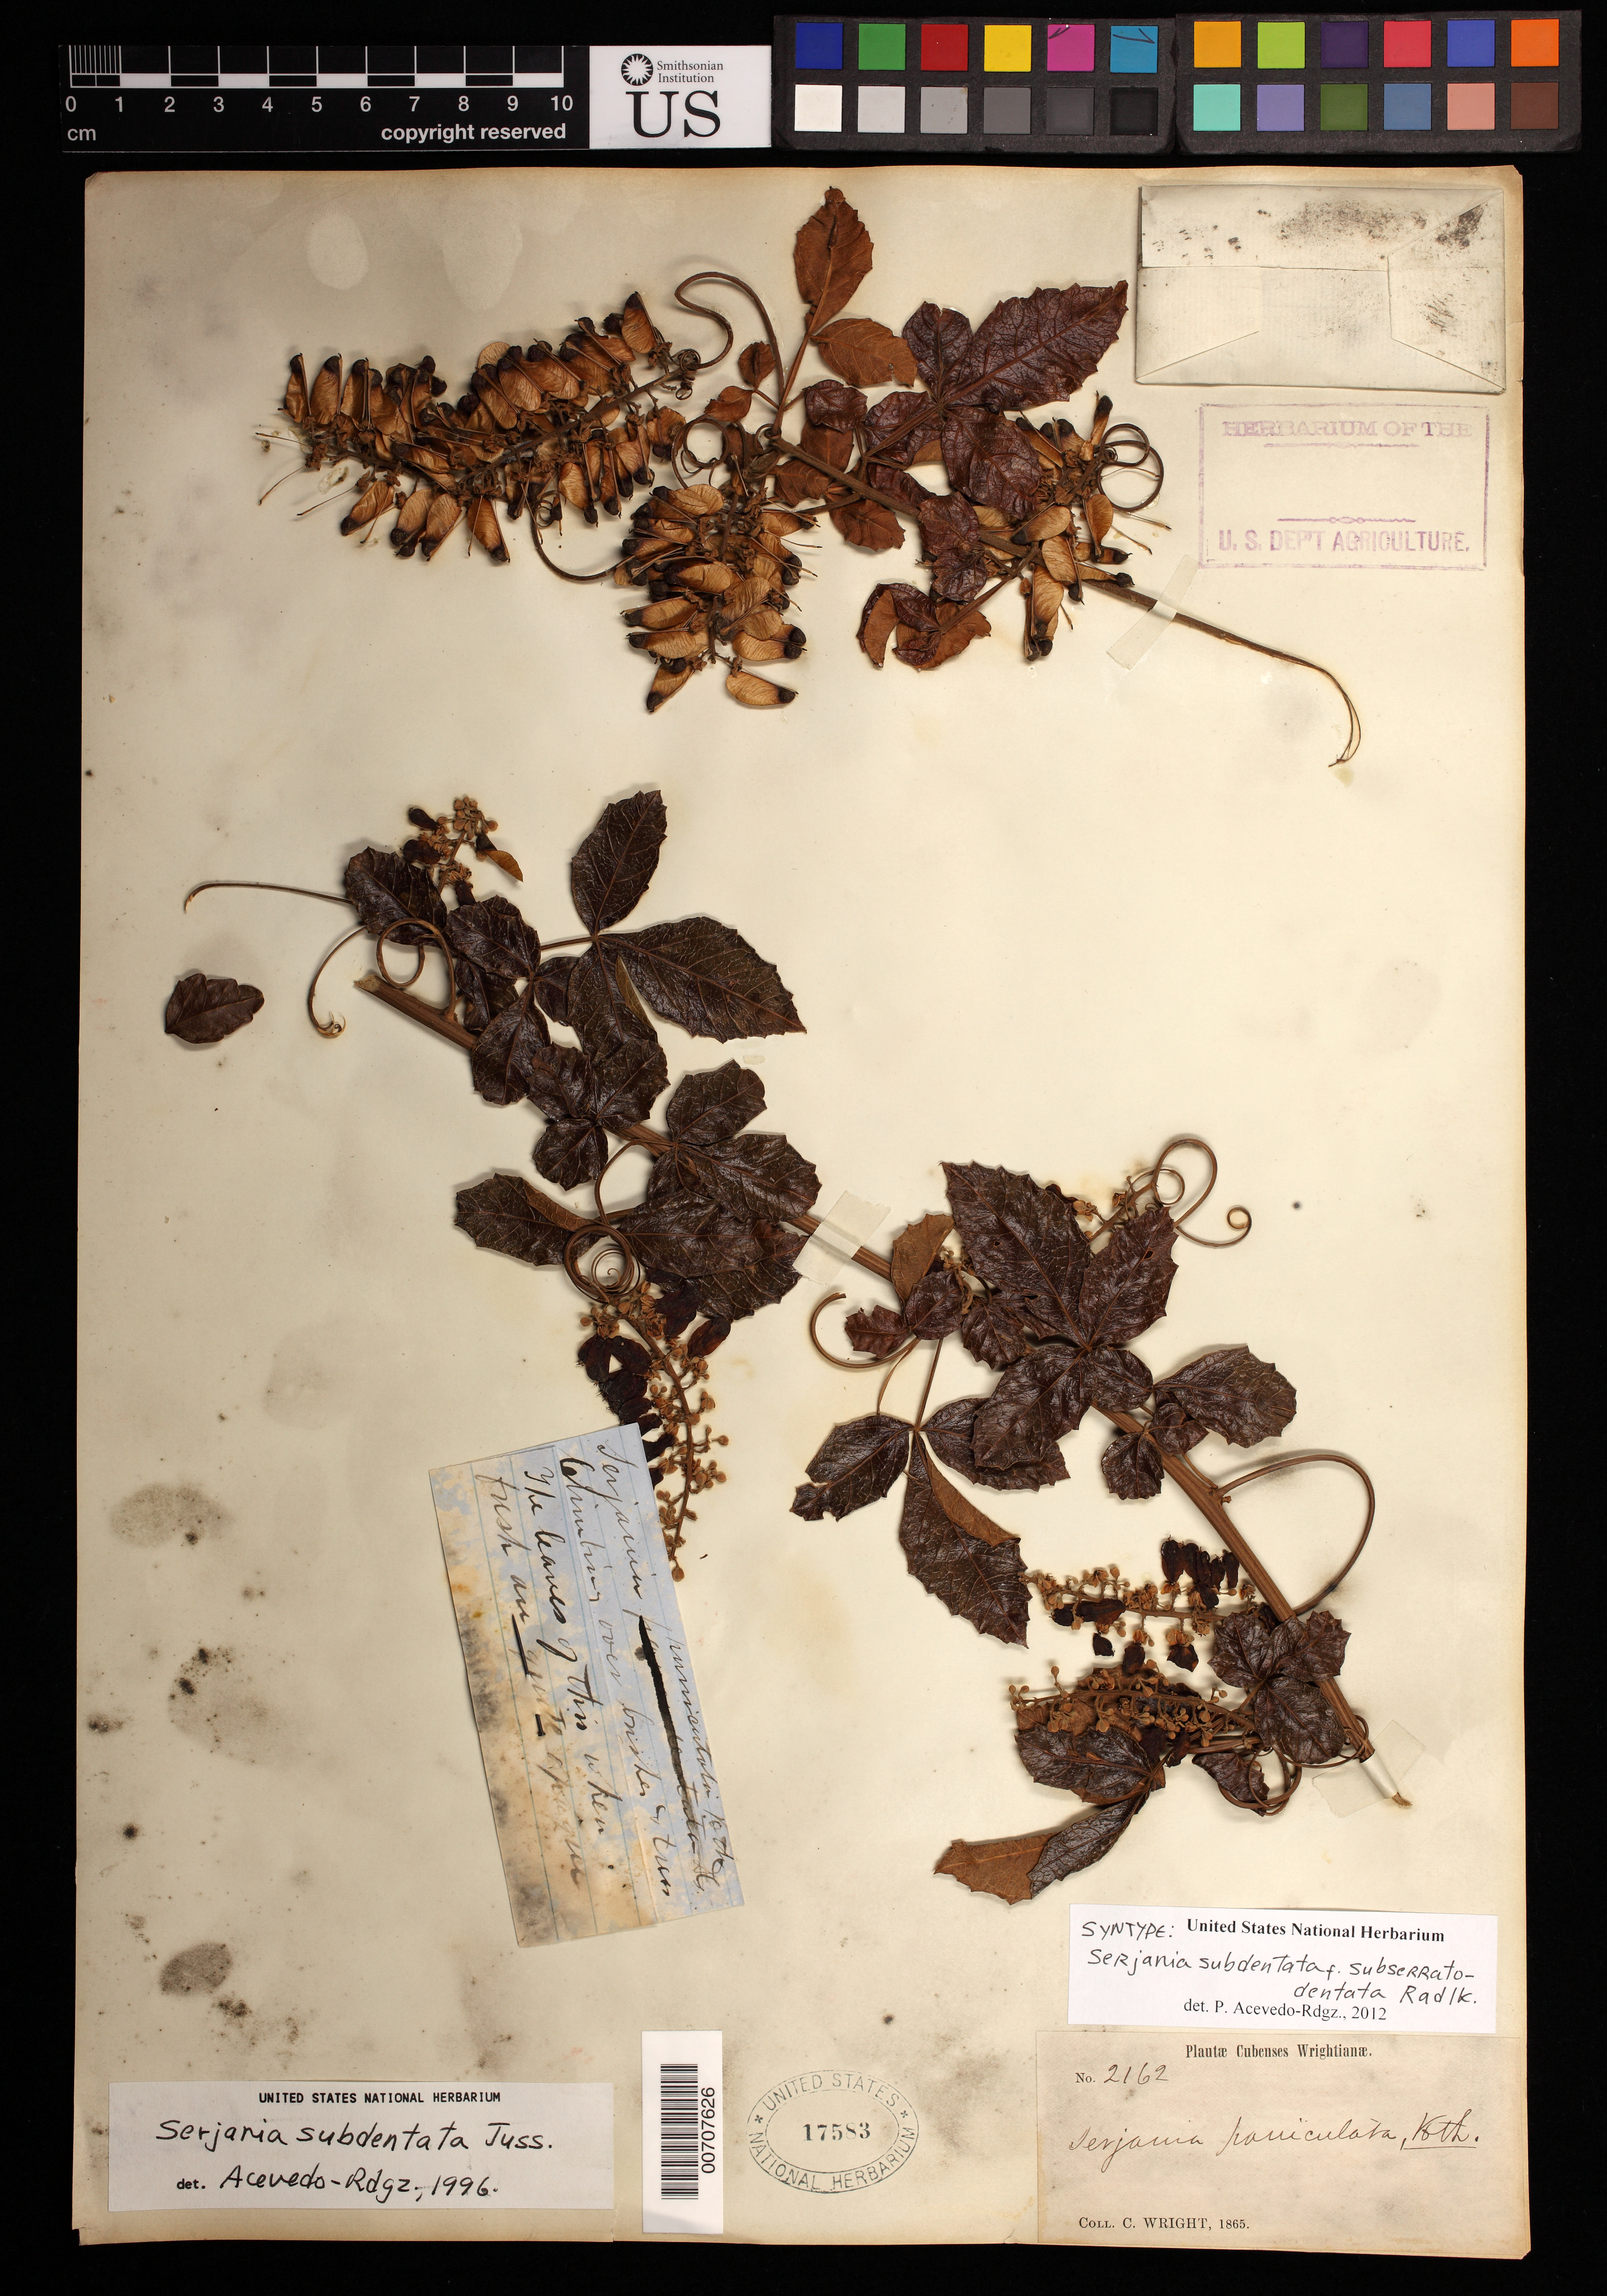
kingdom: Plantae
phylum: Tracheophyta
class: Magnoliopsida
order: Sapindales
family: Sapindaceae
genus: Serjania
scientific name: Serjania subdentata f. subserratodentata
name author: Radlk.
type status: Syntype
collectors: C. Wright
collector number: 2162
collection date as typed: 1865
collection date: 1865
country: Cuba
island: Greater Antilles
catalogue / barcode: US 17583